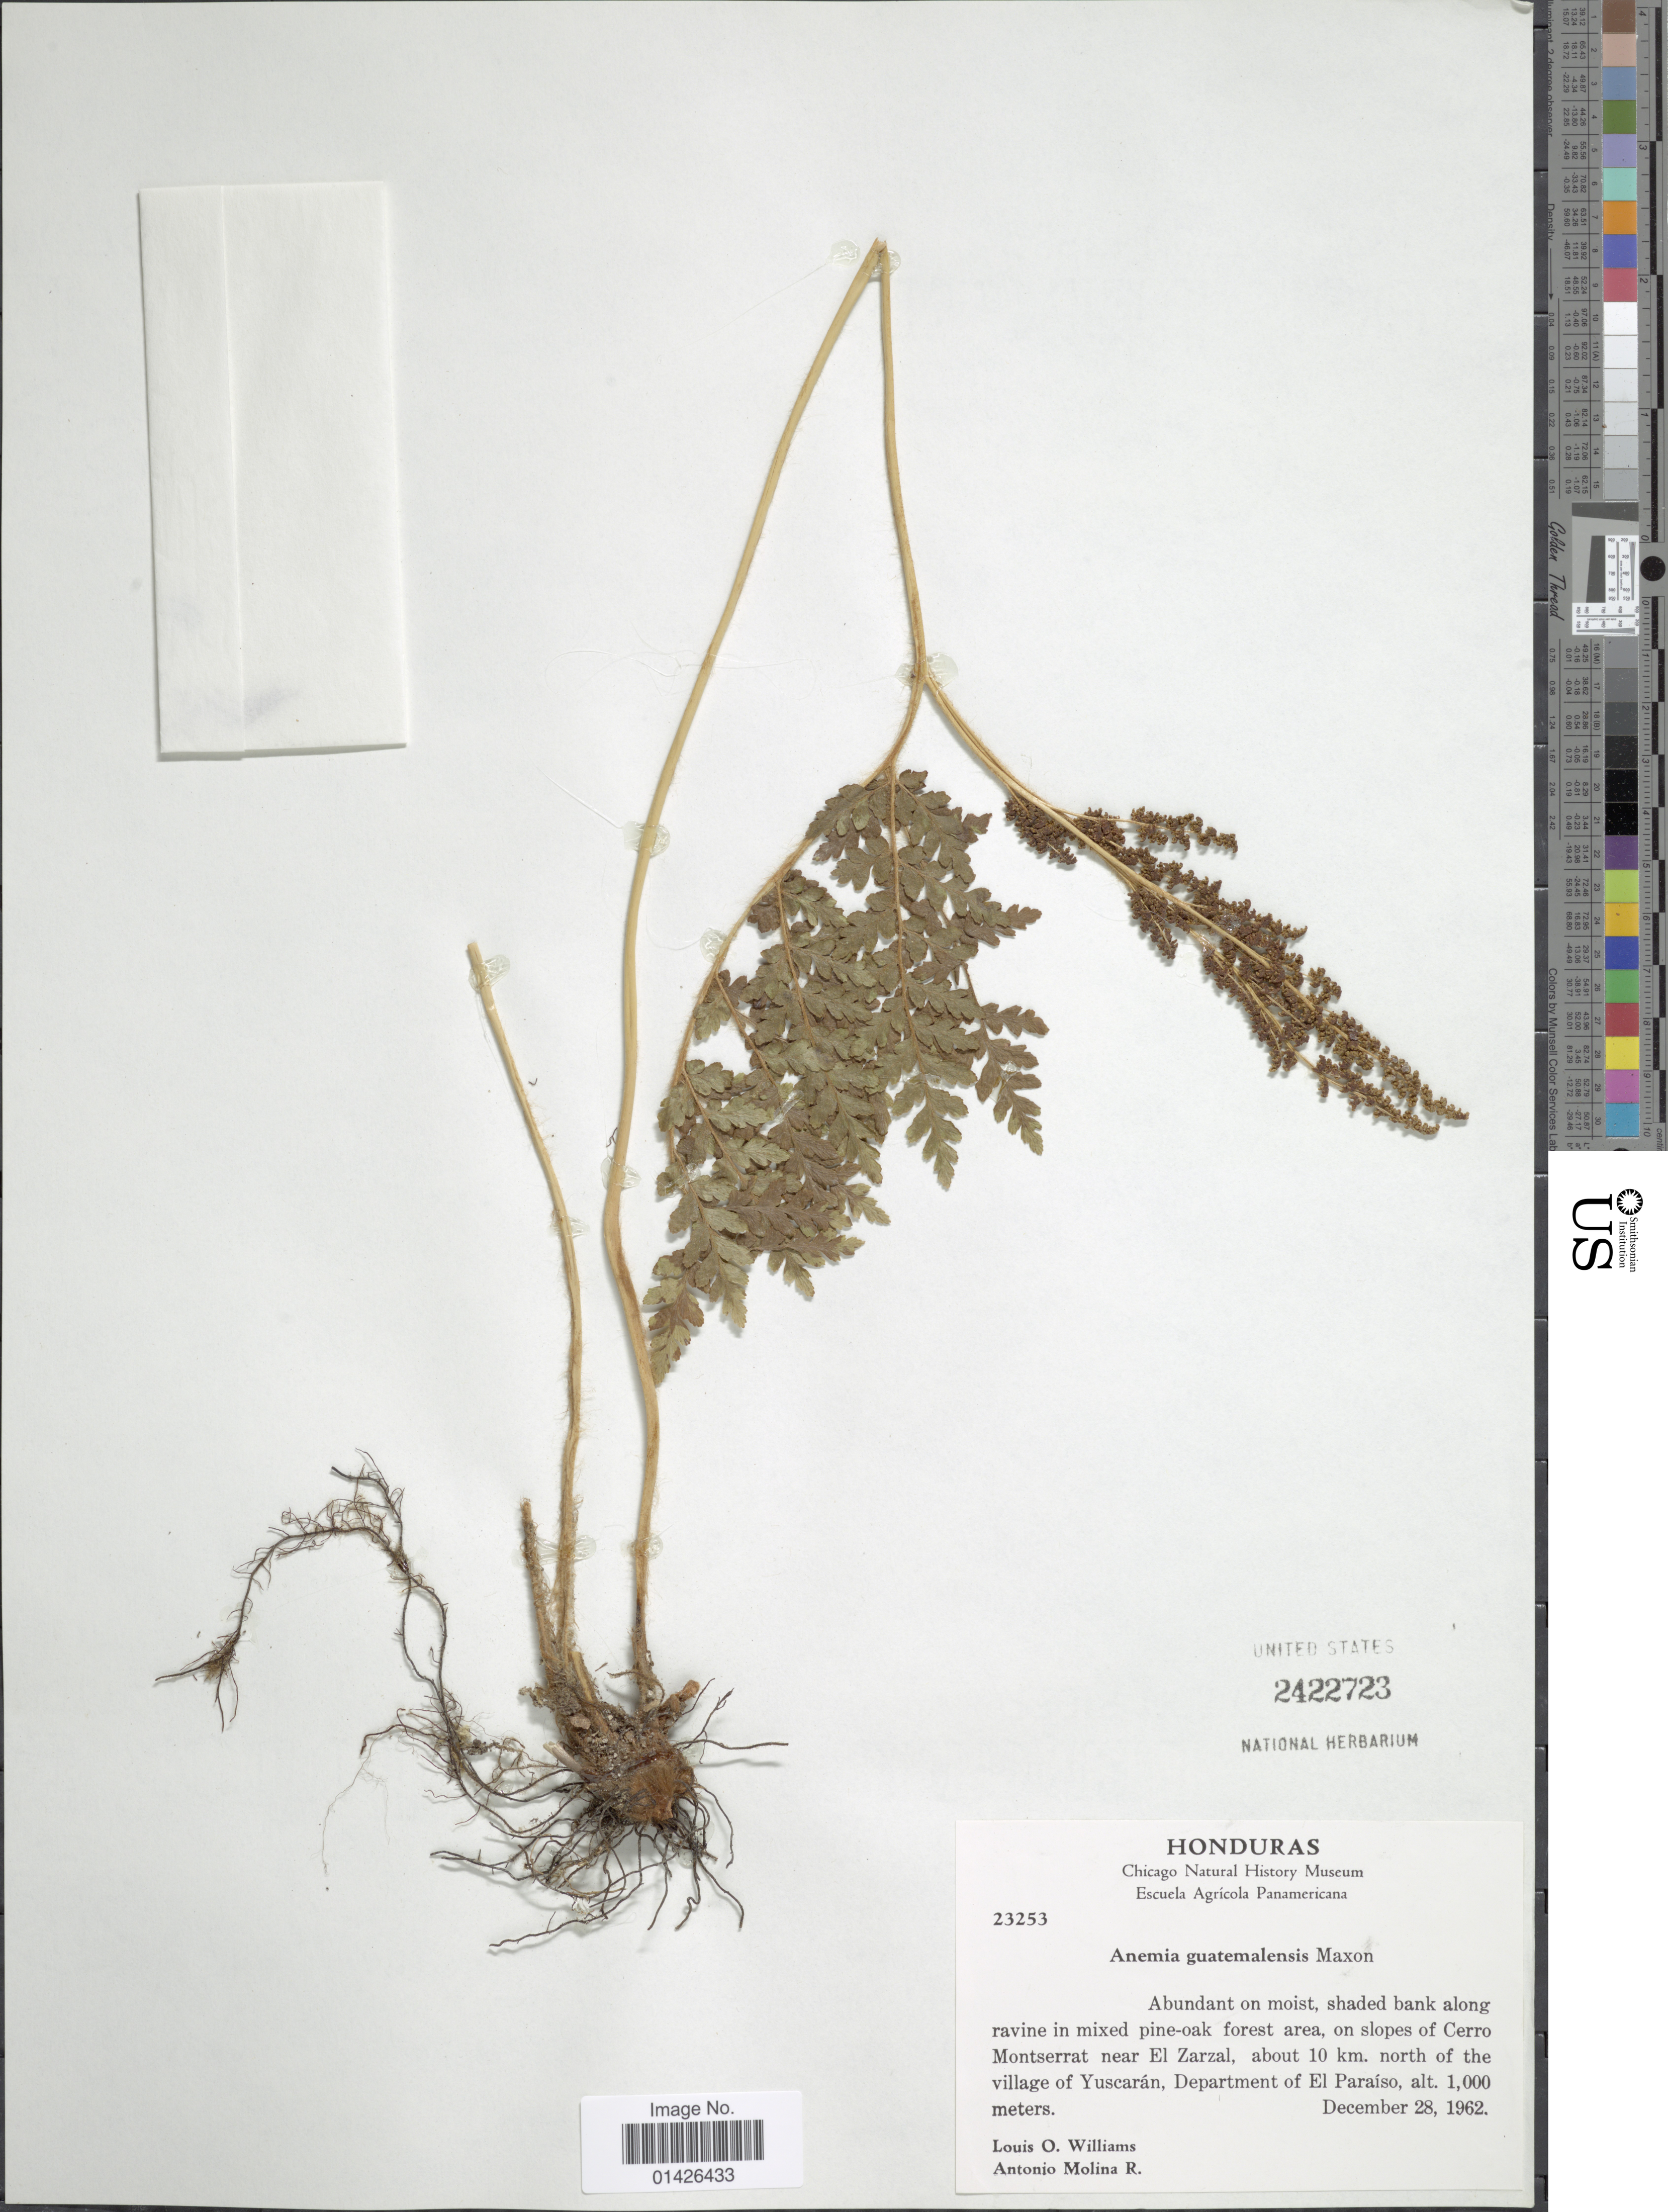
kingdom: Plantae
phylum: Tracheophyta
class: Polypodiopsida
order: Schizaeales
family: Anemiaceae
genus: Anemia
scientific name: Anemia guatemalensis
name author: Maxon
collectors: L. O. Williams & A. Molina R.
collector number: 23253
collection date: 1962-12-28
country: Honduras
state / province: El Paraíso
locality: On slopes of Cerro Montserrat near El Zarzal, about 10 km. north of the village of Yuscarán, Department of El Paraiso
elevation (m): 1000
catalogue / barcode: US 2422723